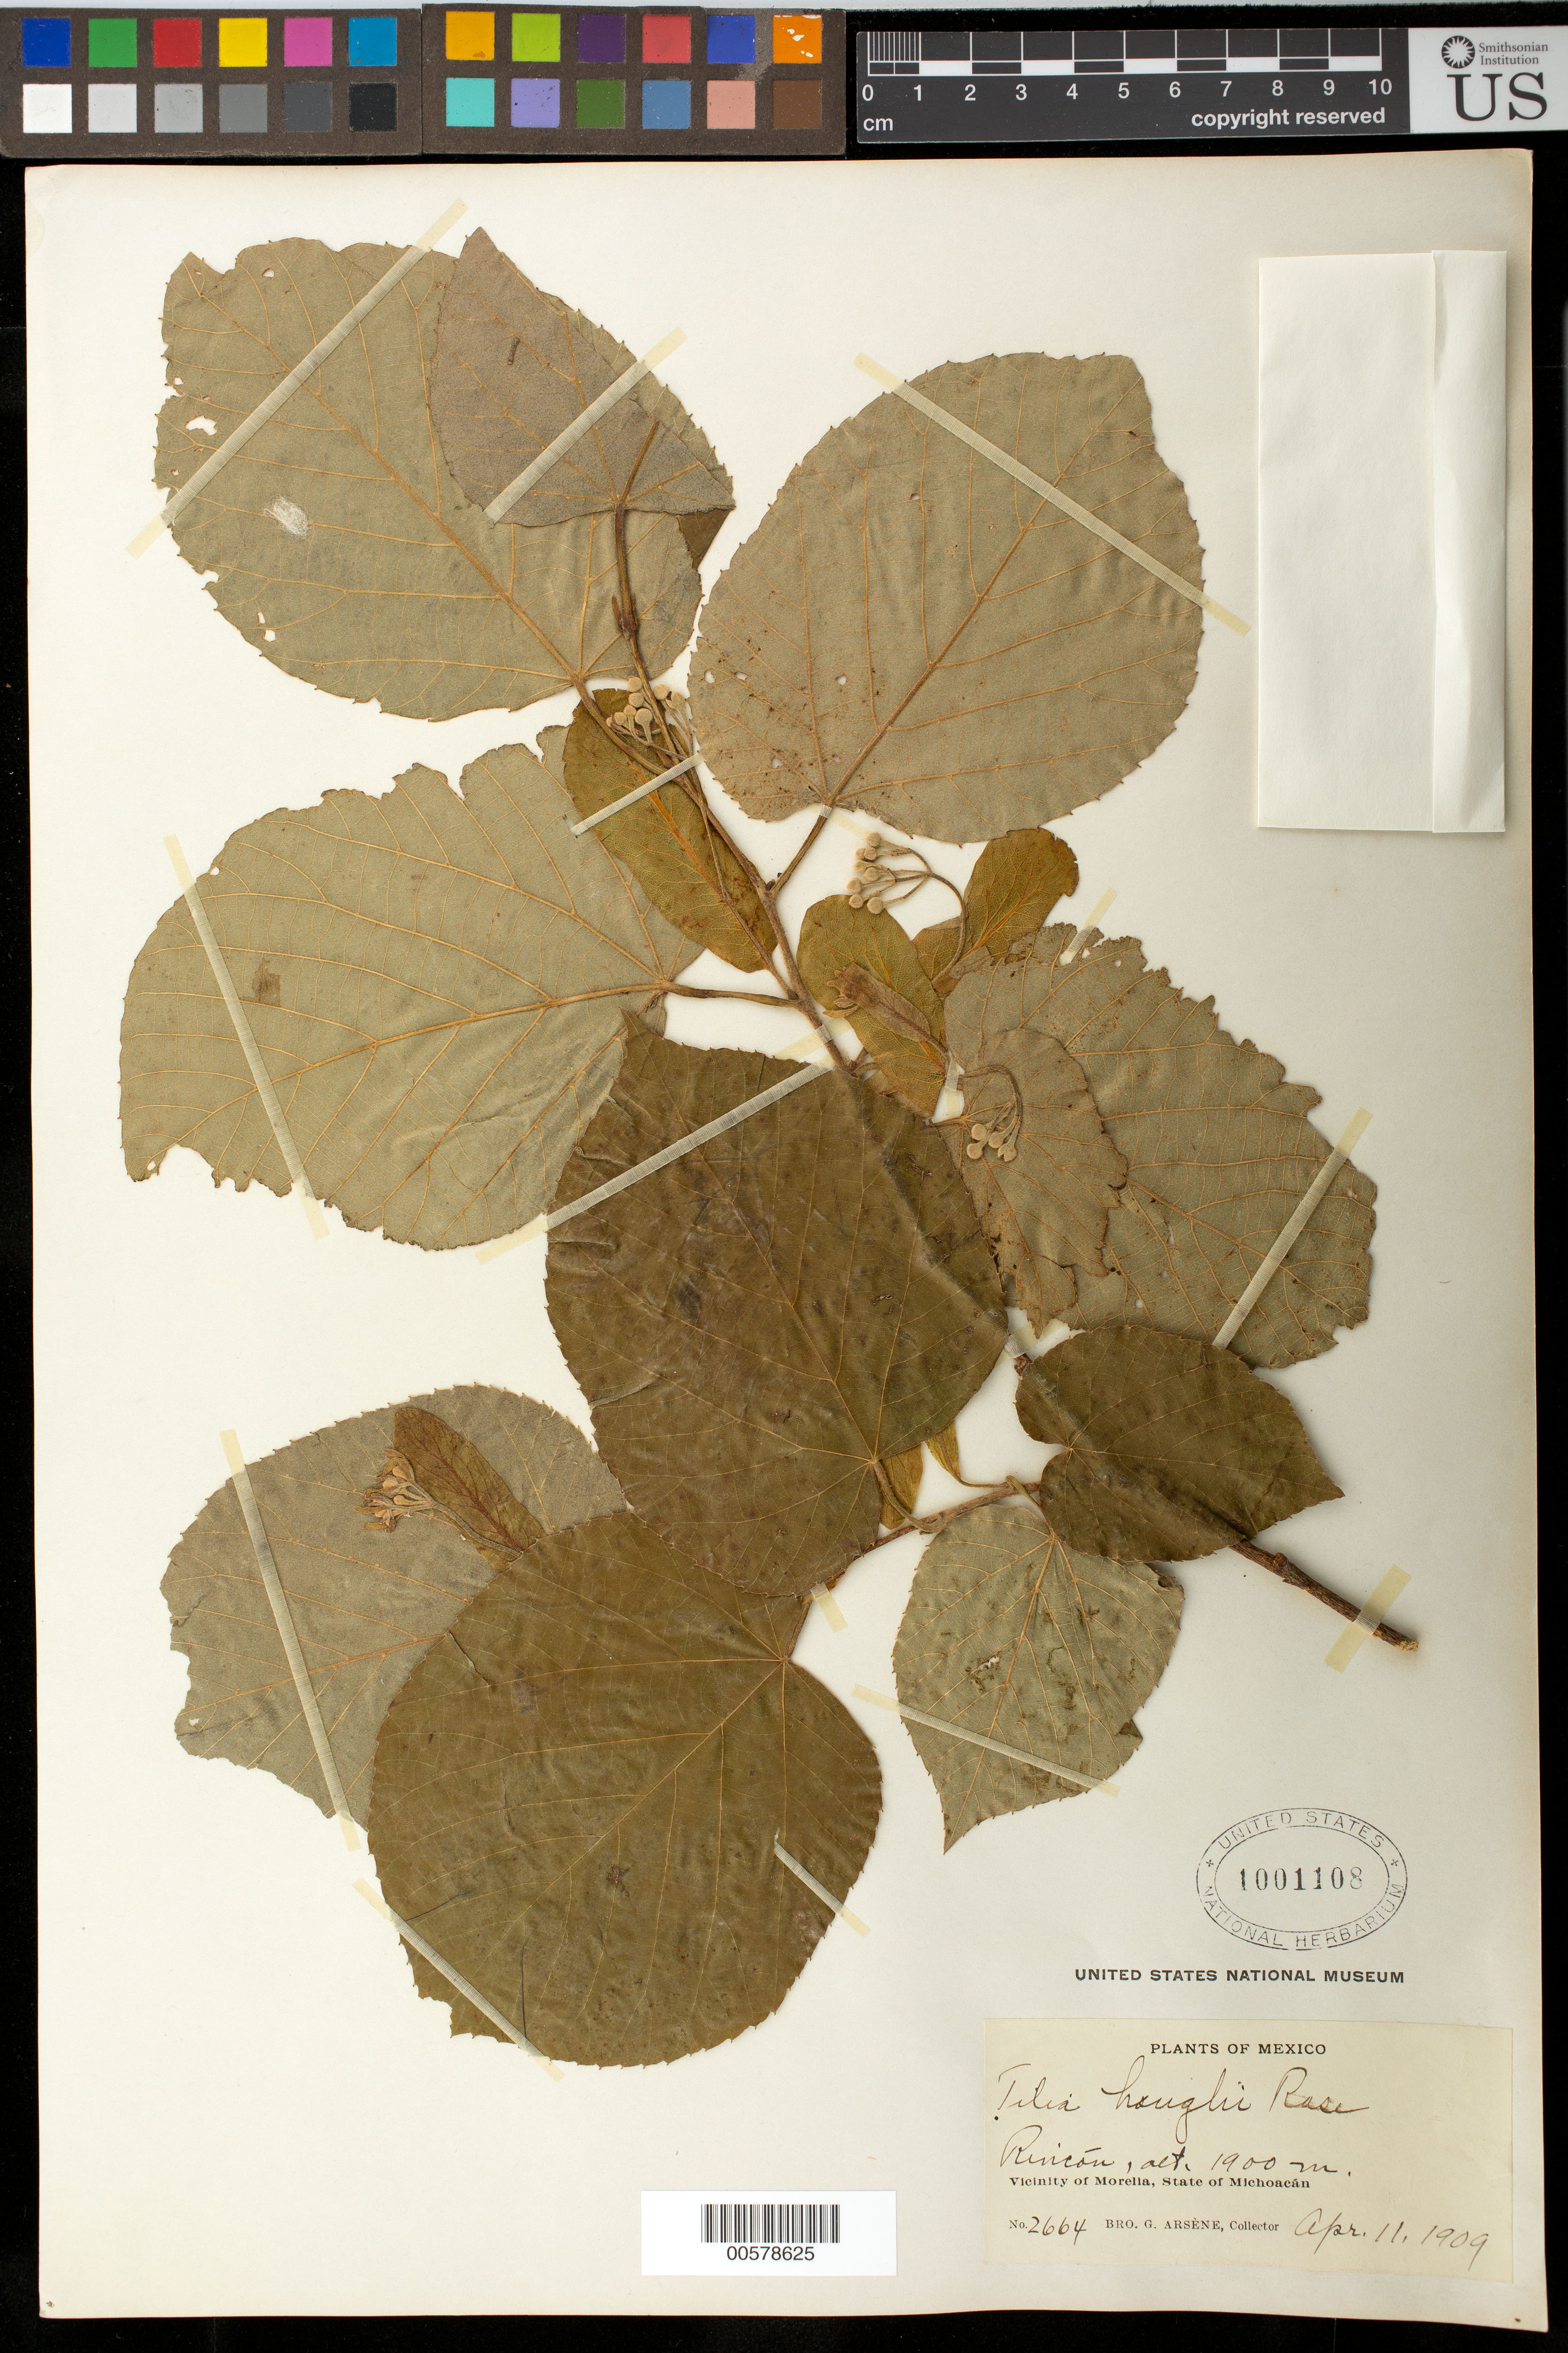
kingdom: Plantae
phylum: Tracheophyta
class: Magnoliopsida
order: Malvales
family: Malvaceae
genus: Tilia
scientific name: Tilia rotunda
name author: Bush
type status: Isotype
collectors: Bro. G. Arsène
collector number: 2664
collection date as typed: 11 Apr 1909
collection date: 1909-04-11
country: Mexico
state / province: Michoacán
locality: Vicinity of Morella. Rincón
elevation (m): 1900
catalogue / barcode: US 1001108